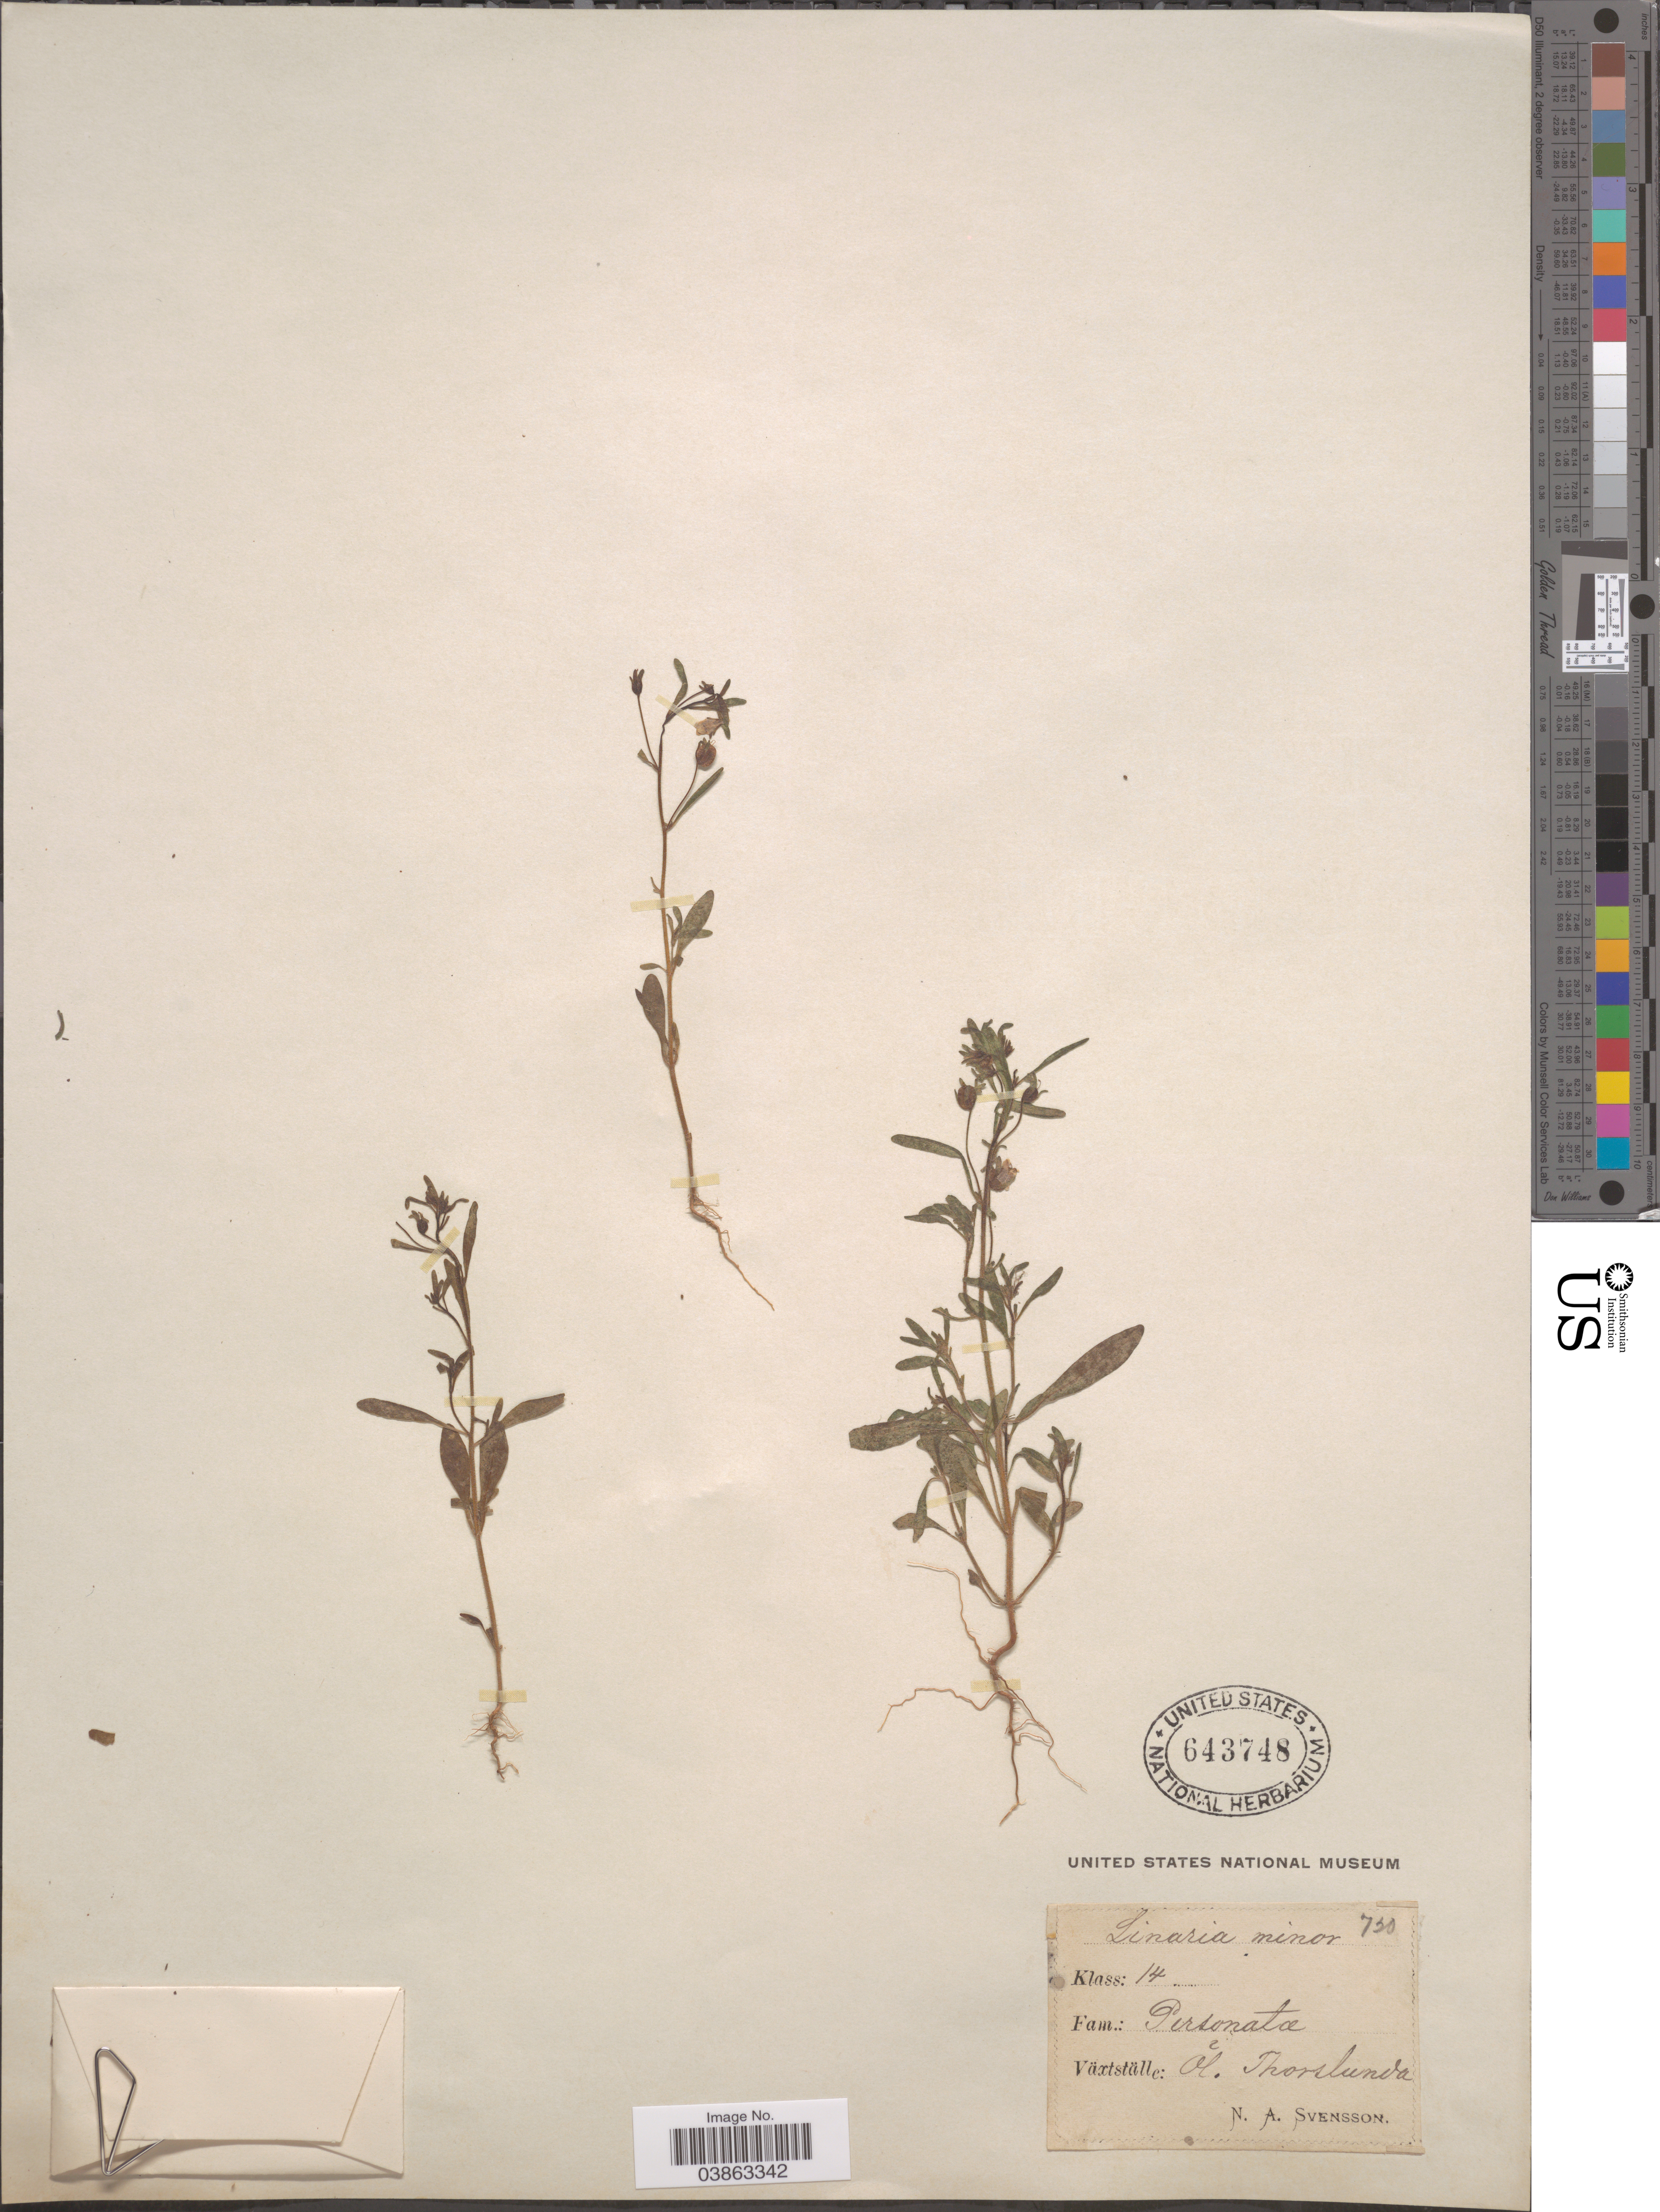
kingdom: Plantae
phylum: Tracheophyta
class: Magnoliopsida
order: Lamiales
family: Plantaginaceae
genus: Linaria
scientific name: Linaria minor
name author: (L.) Desf.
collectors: N. Svensson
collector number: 730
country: Sweden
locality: Õl. Thorslunda.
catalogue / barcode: US 643748